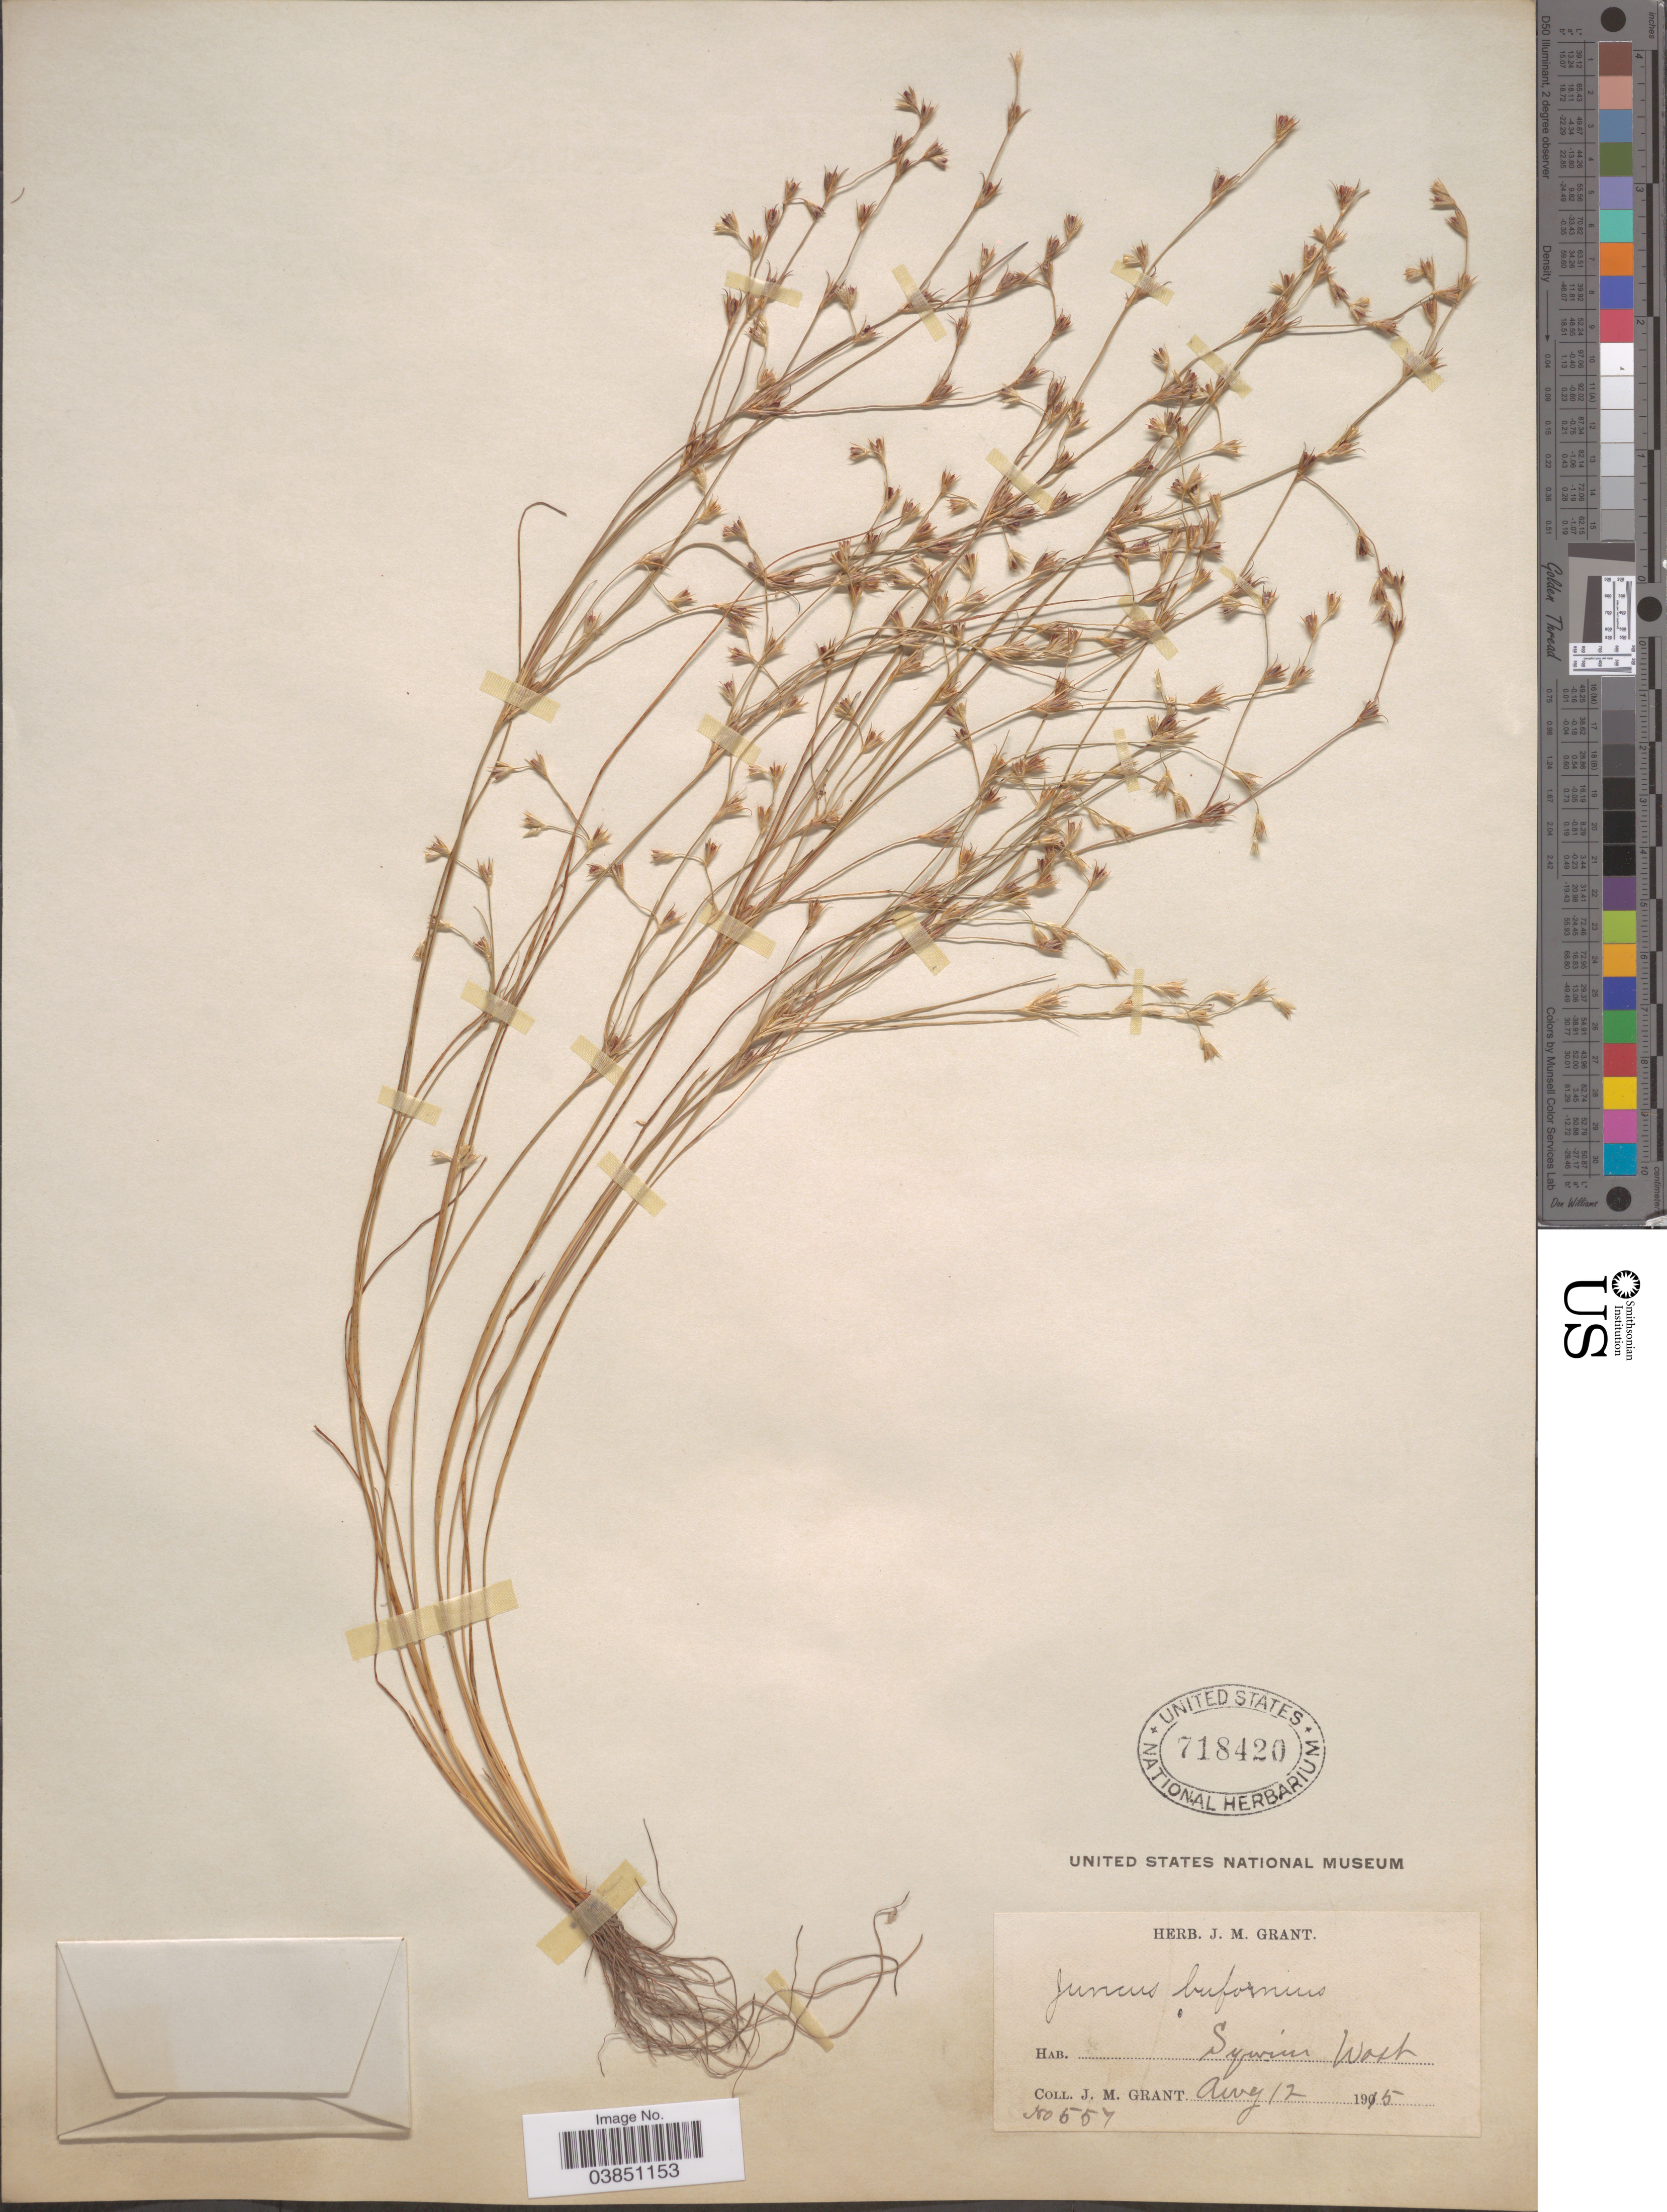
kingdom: Plantae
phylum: Tracheophyta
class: Liliopsida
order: Poales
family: Juncaceae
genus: Juncus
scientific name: Juncus bufonius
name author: L.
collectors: J. M. Grant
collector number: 557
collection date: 1915-08-12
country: United States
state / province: Washington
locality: Sequim.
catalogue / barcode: US 718420